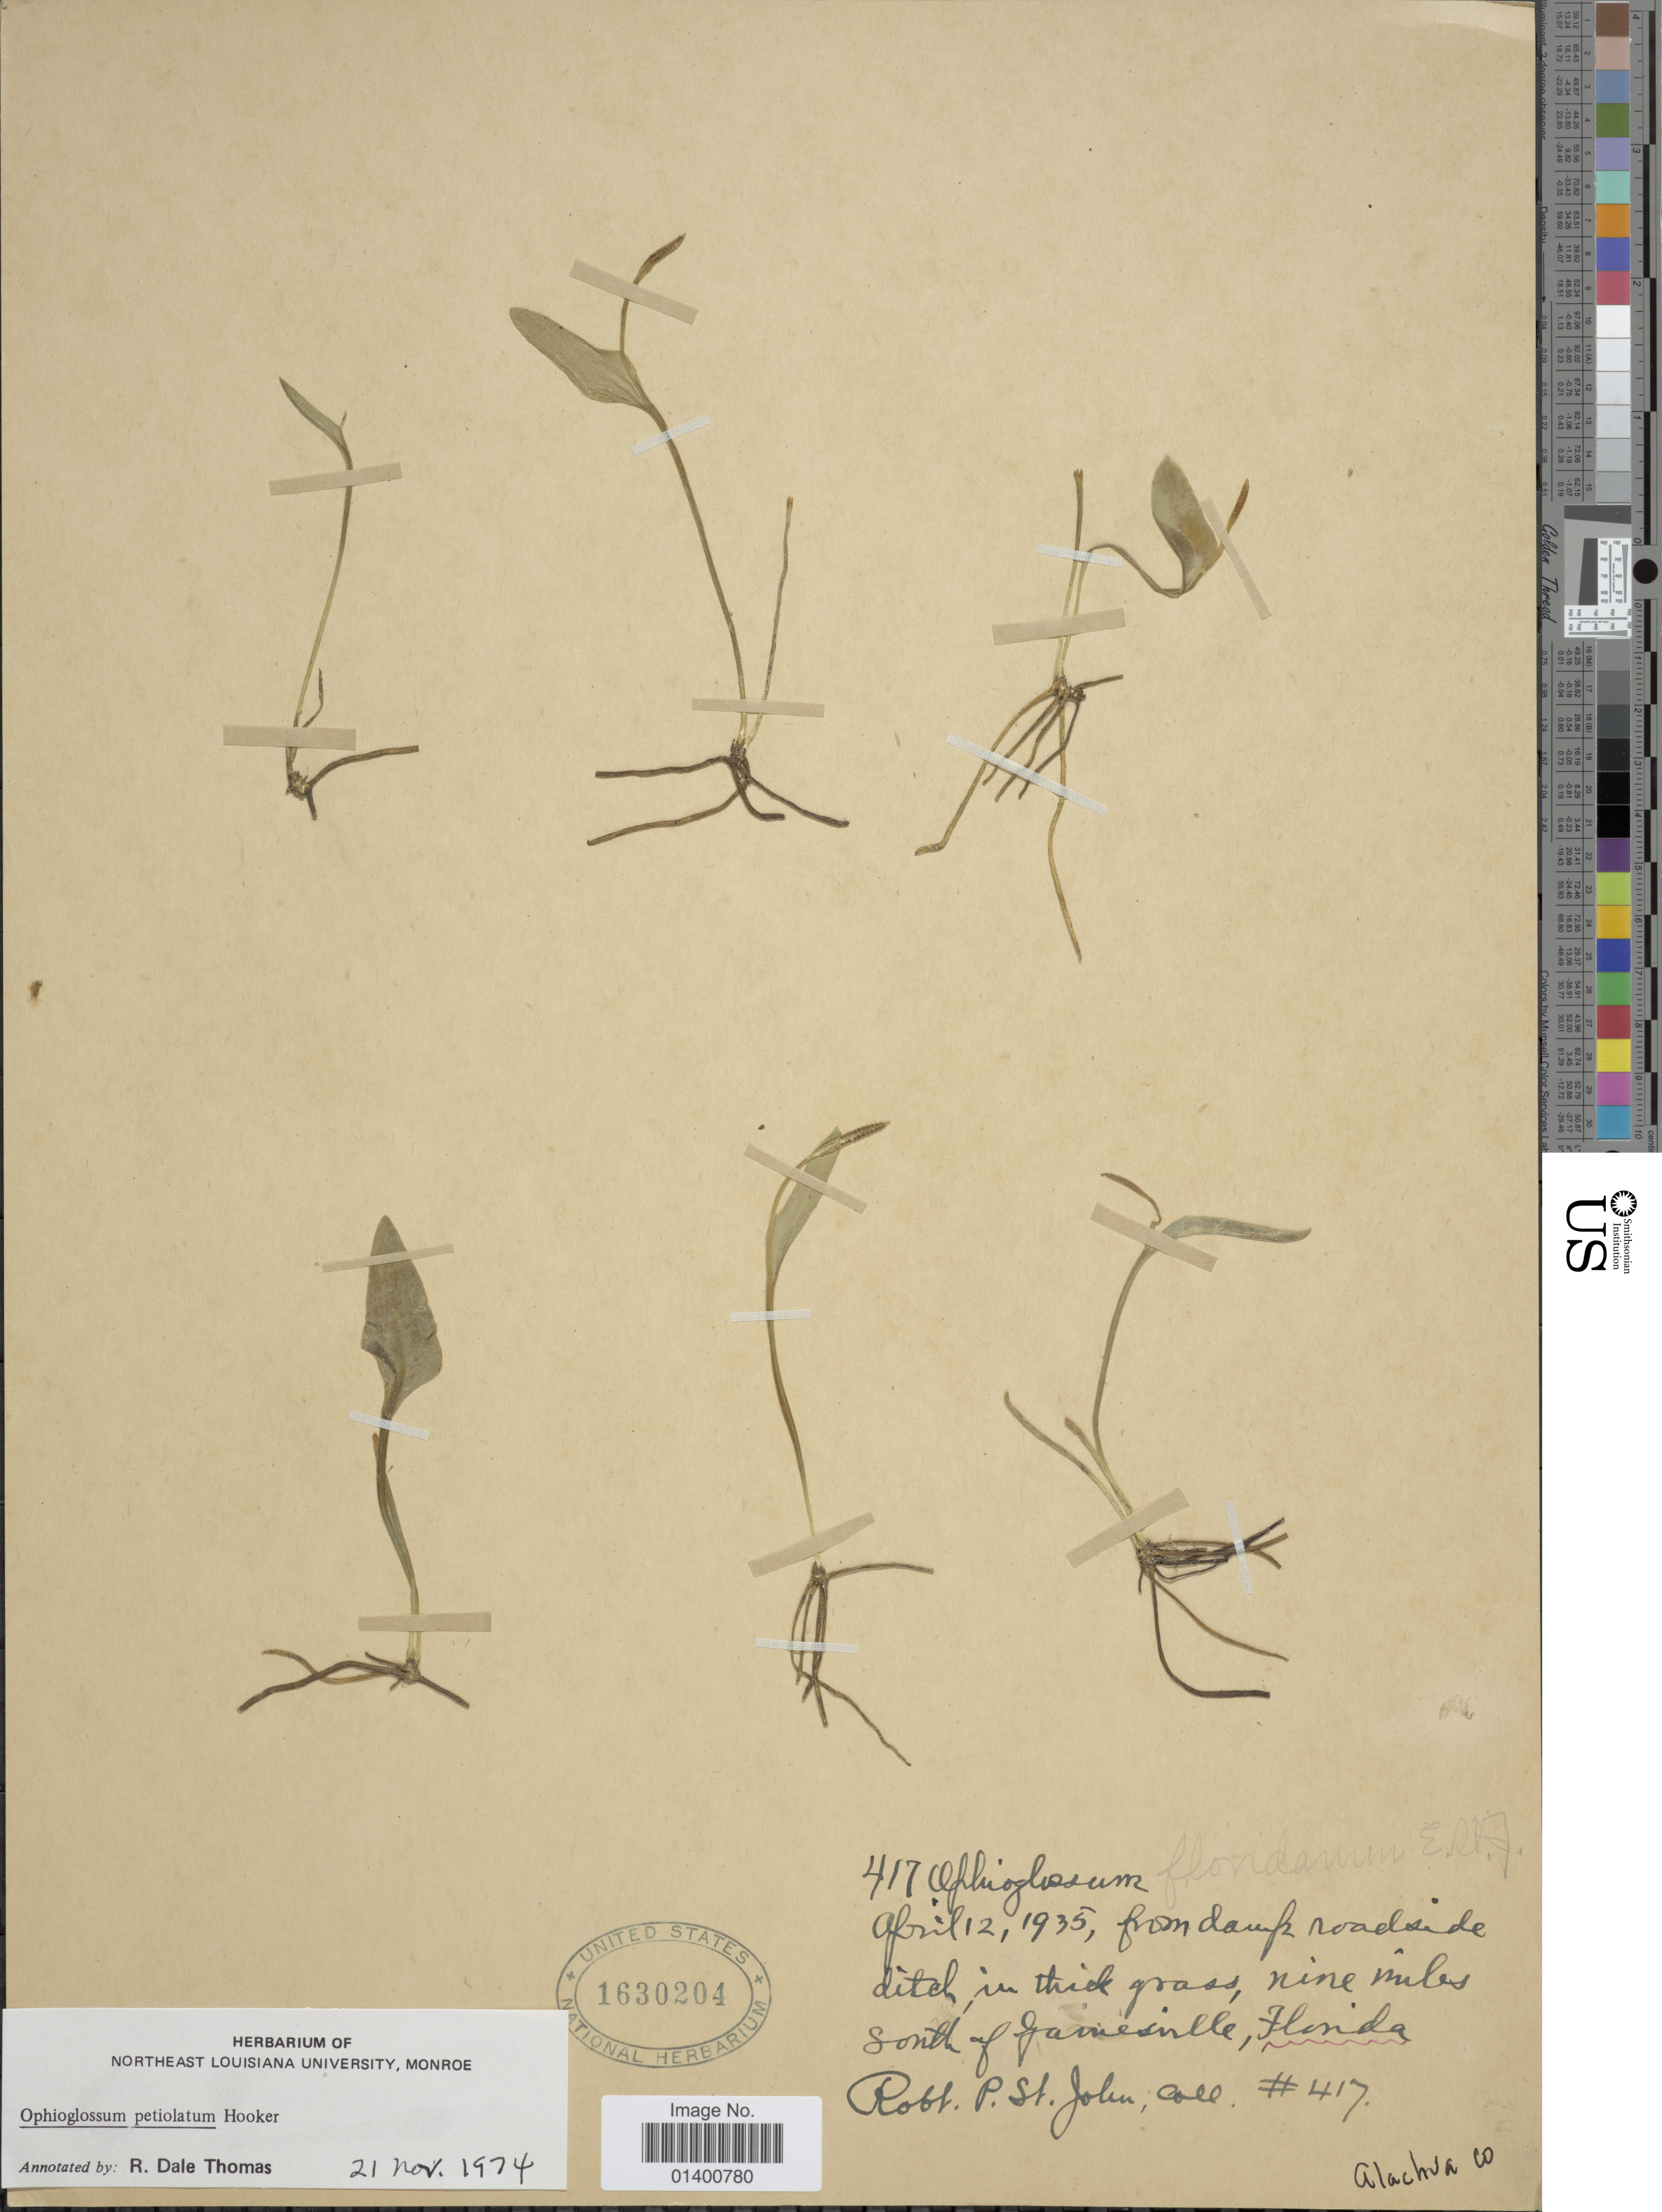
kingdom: Plantae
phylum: Tracheophyta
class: Polypodiopsida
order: Ophioglossales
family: Ophioglossaceae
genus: Ophioglossum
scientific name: Ophioglossum petiolatum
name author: Hook.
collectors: R. P. St. John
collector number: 417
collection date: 1935-04-12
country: United States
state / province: Florida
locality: Nine miles south of Jamesville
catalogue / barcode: US 1630204